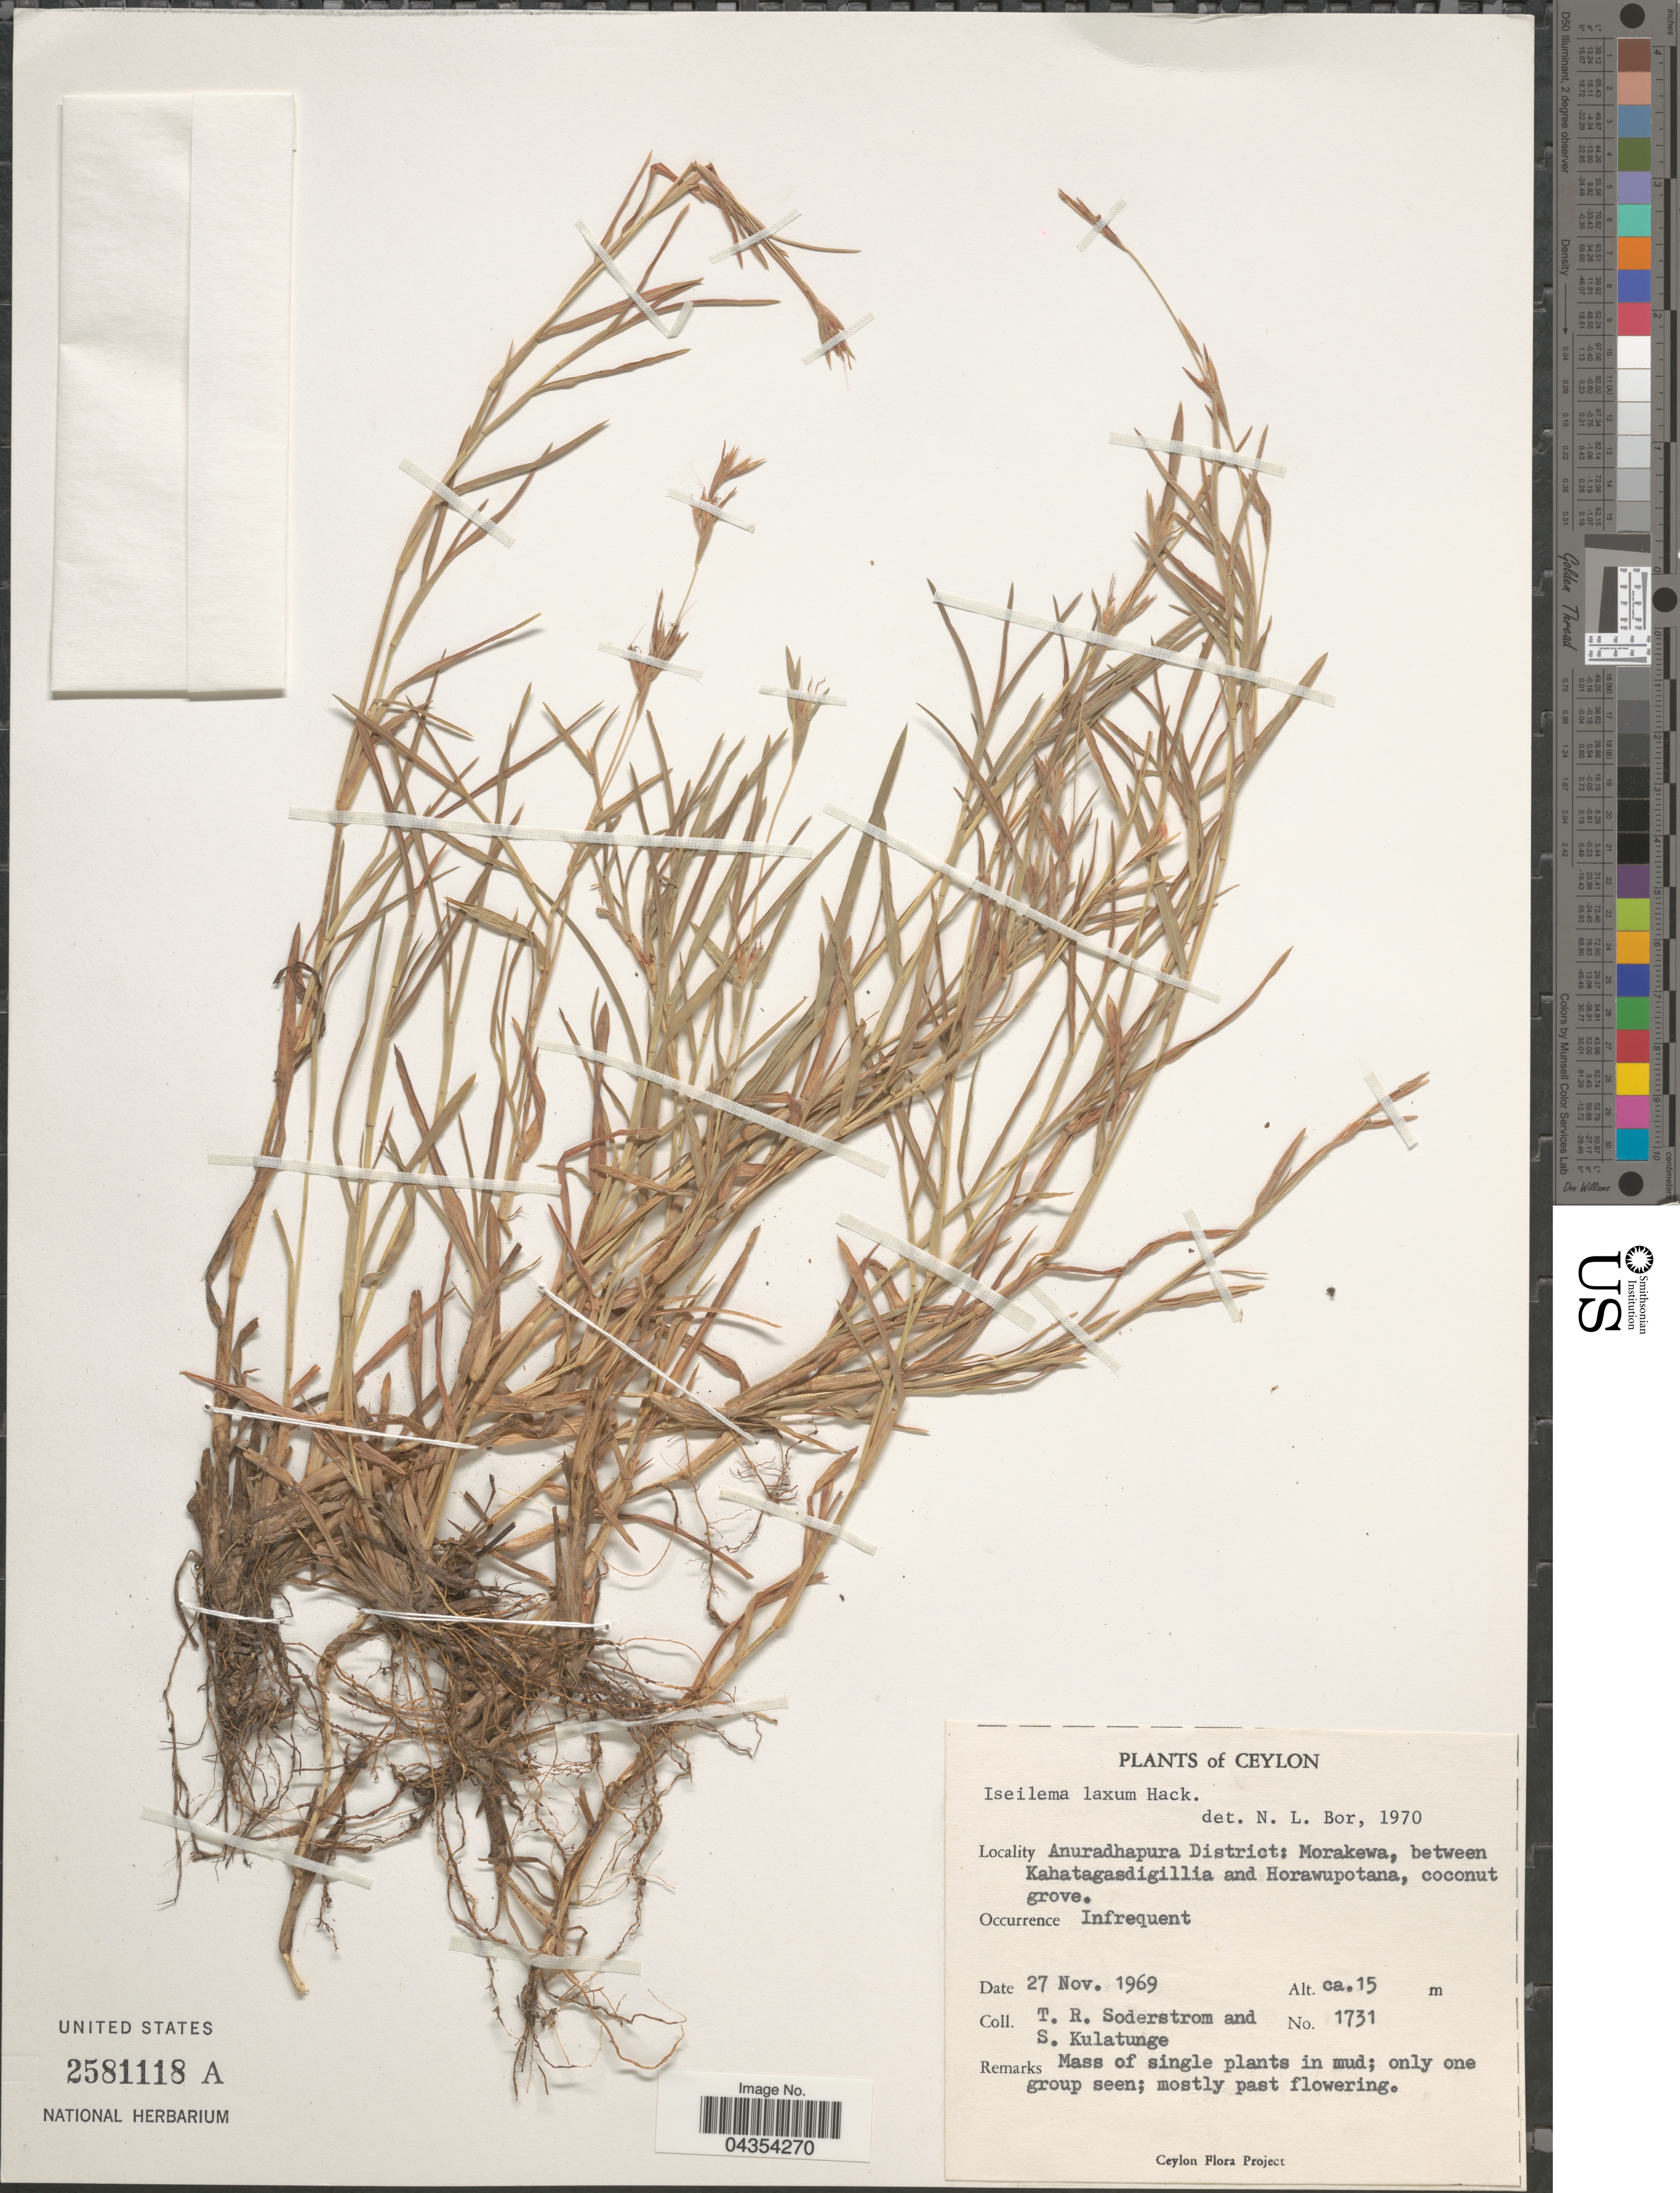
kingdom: Plantae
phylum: Tracheophyta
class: Liliopsida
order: Poales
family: Poaceae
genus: Iseilema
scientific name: Iseilema jainiana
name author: P. Umam. & P. Daniel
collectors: T. R. Soderstrom & S. Kulatunge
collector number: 1731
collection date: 1969-11-27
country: Sri Lanka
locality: Ceylon. Anuradhapura District: Morakewa, between Kahatagasdigillia and Horawupotana.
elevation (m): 15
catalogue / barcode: US 2581118A